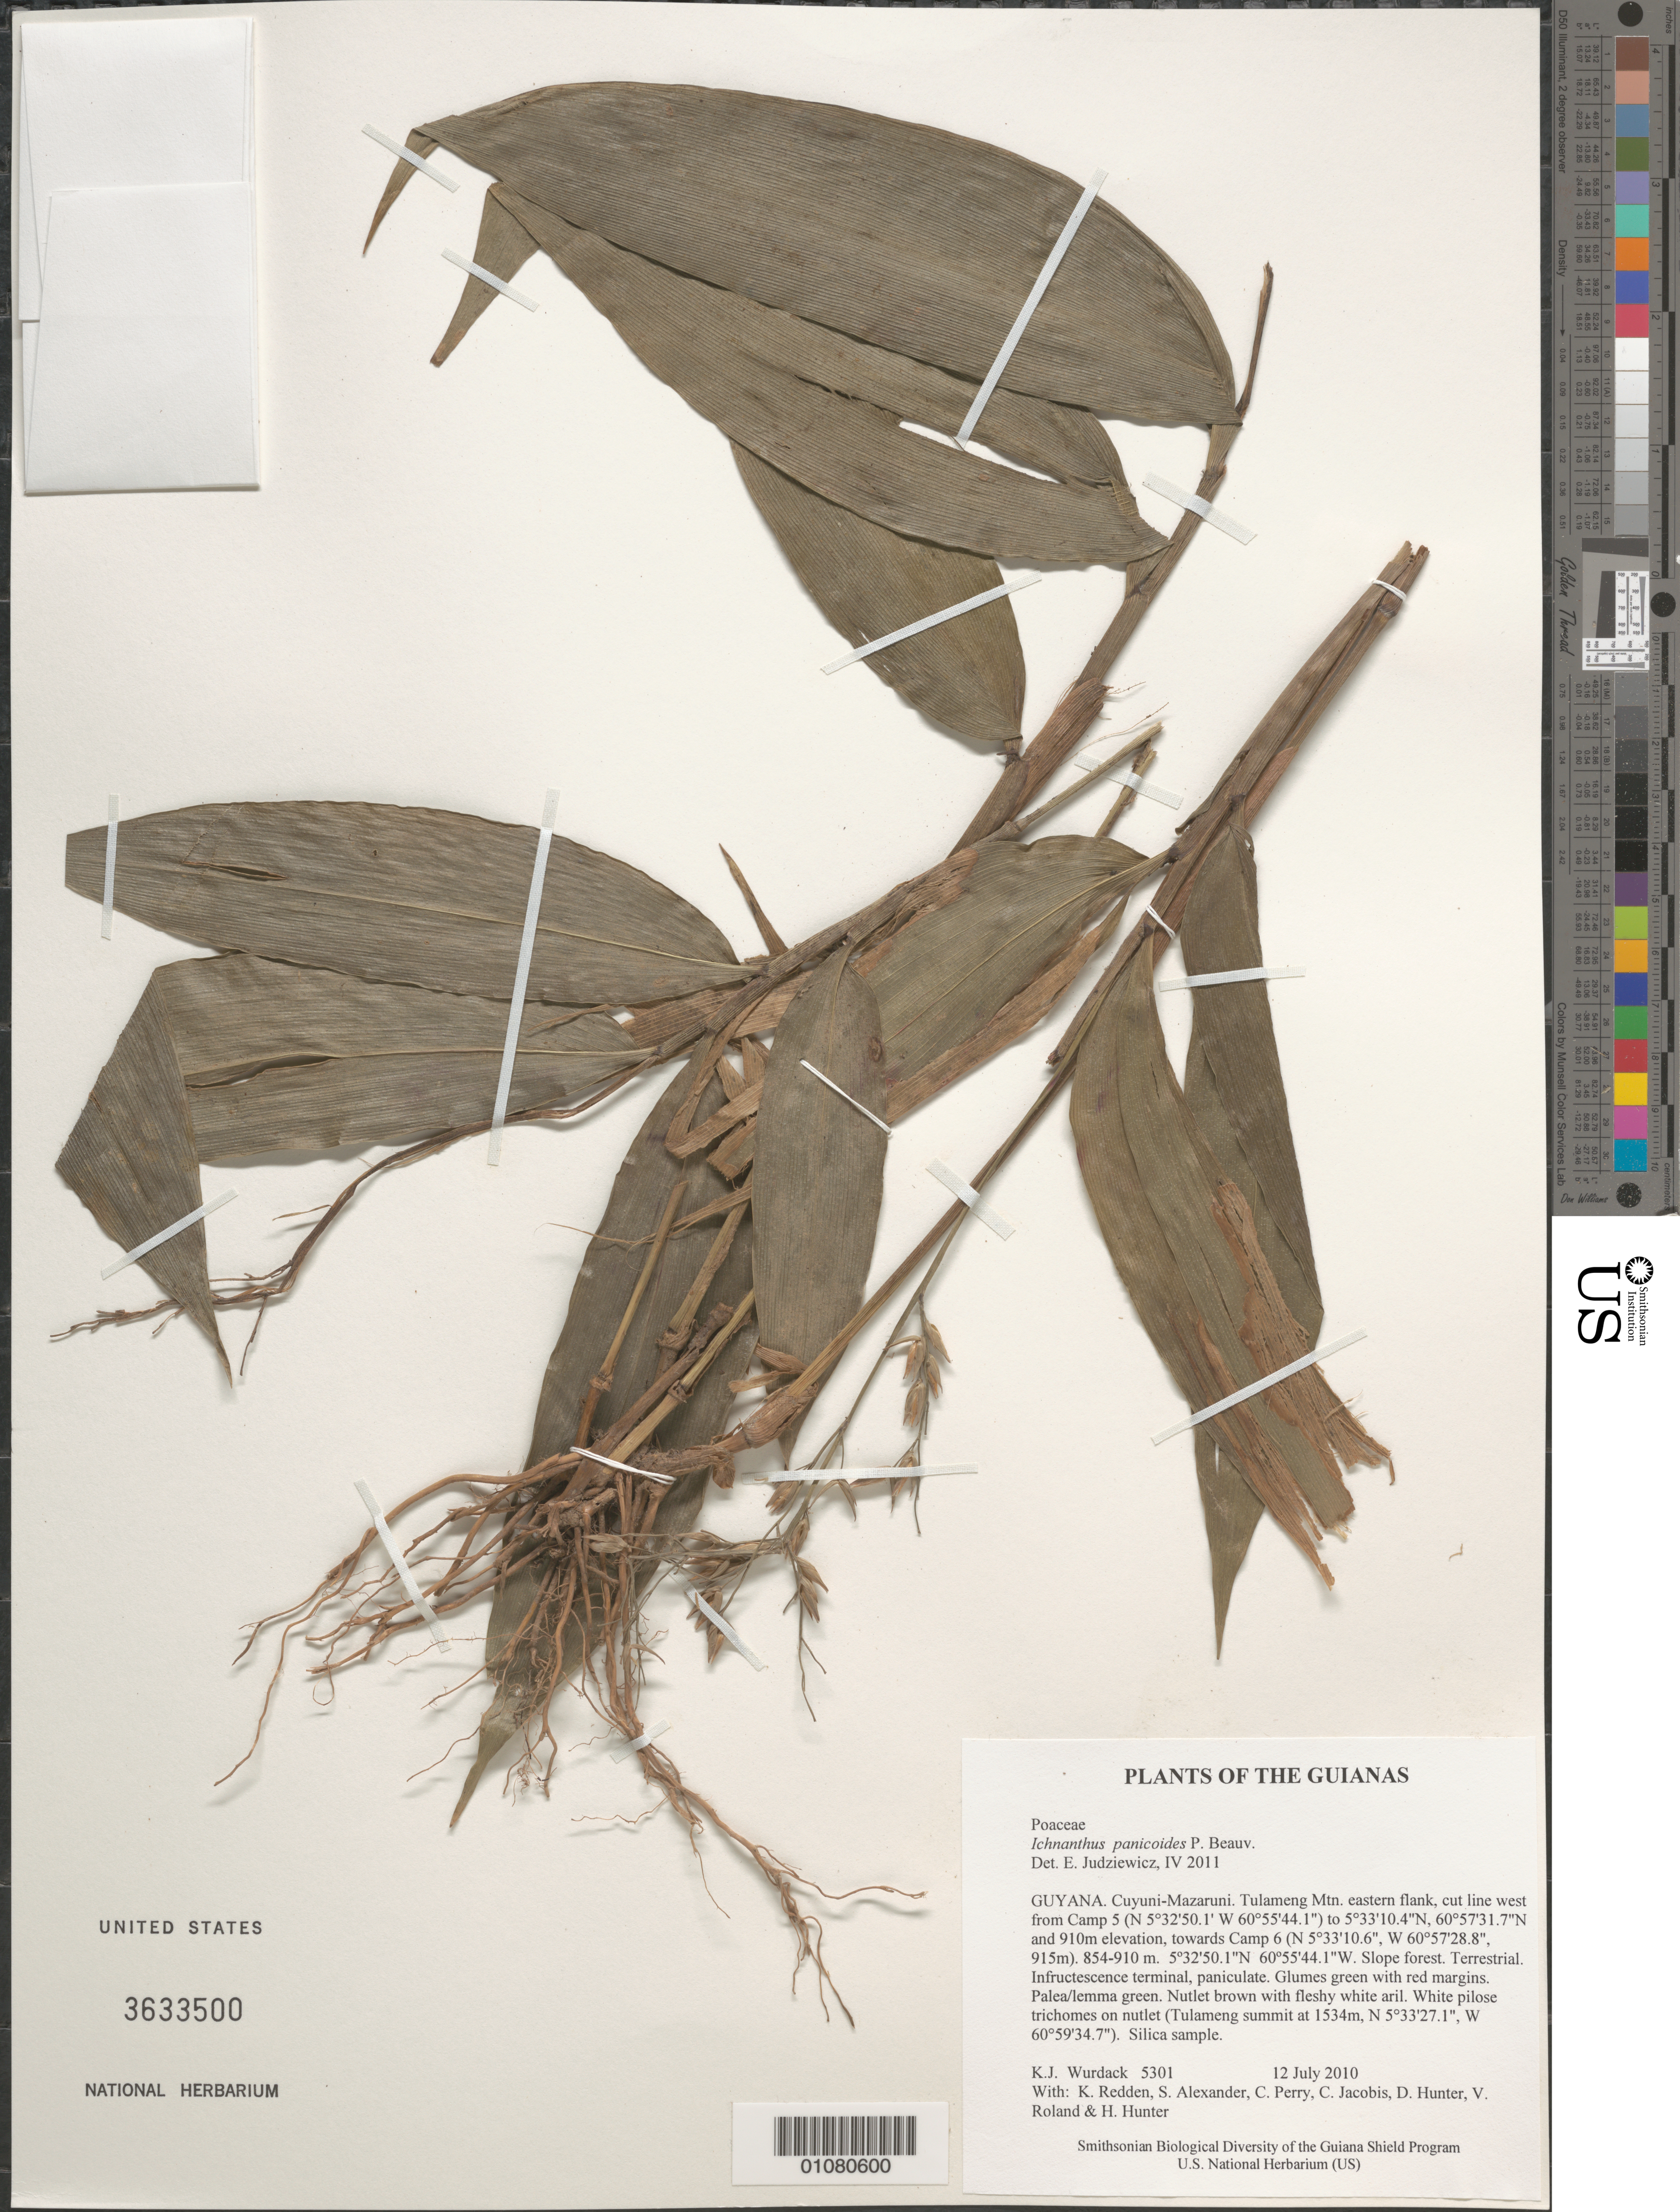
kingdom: Plantae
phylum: Tracheophyta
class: Liliopsida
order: Poales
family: Poaceae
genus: Ichnanthus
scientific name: Ichnanthus panicoides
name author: P. Beauv.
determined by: Judziewicz, E. J.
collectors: K. Wurdack, K. M. Redden, S. N. Alexander, C. Perry, C. Jacobis, D. Hunter, V. Roland & H. Hunter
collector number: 5301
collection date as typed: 12 July 2010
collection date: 2010-07-12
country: Guyana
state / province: Cuyuni-Mazaruni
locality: Tulameng Mtn. eastern flank, cut line west from Camp 5 (N 5°32'50.1' W 60°55'44.1") to 5°33'10.4"N, 60°57'31.7"N and 910m elevation, towards Camp 6 (N 5°33'10.6", W 60°57'28.8", 915m)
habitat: Slope forest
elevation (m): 854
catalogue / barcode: US 3633500